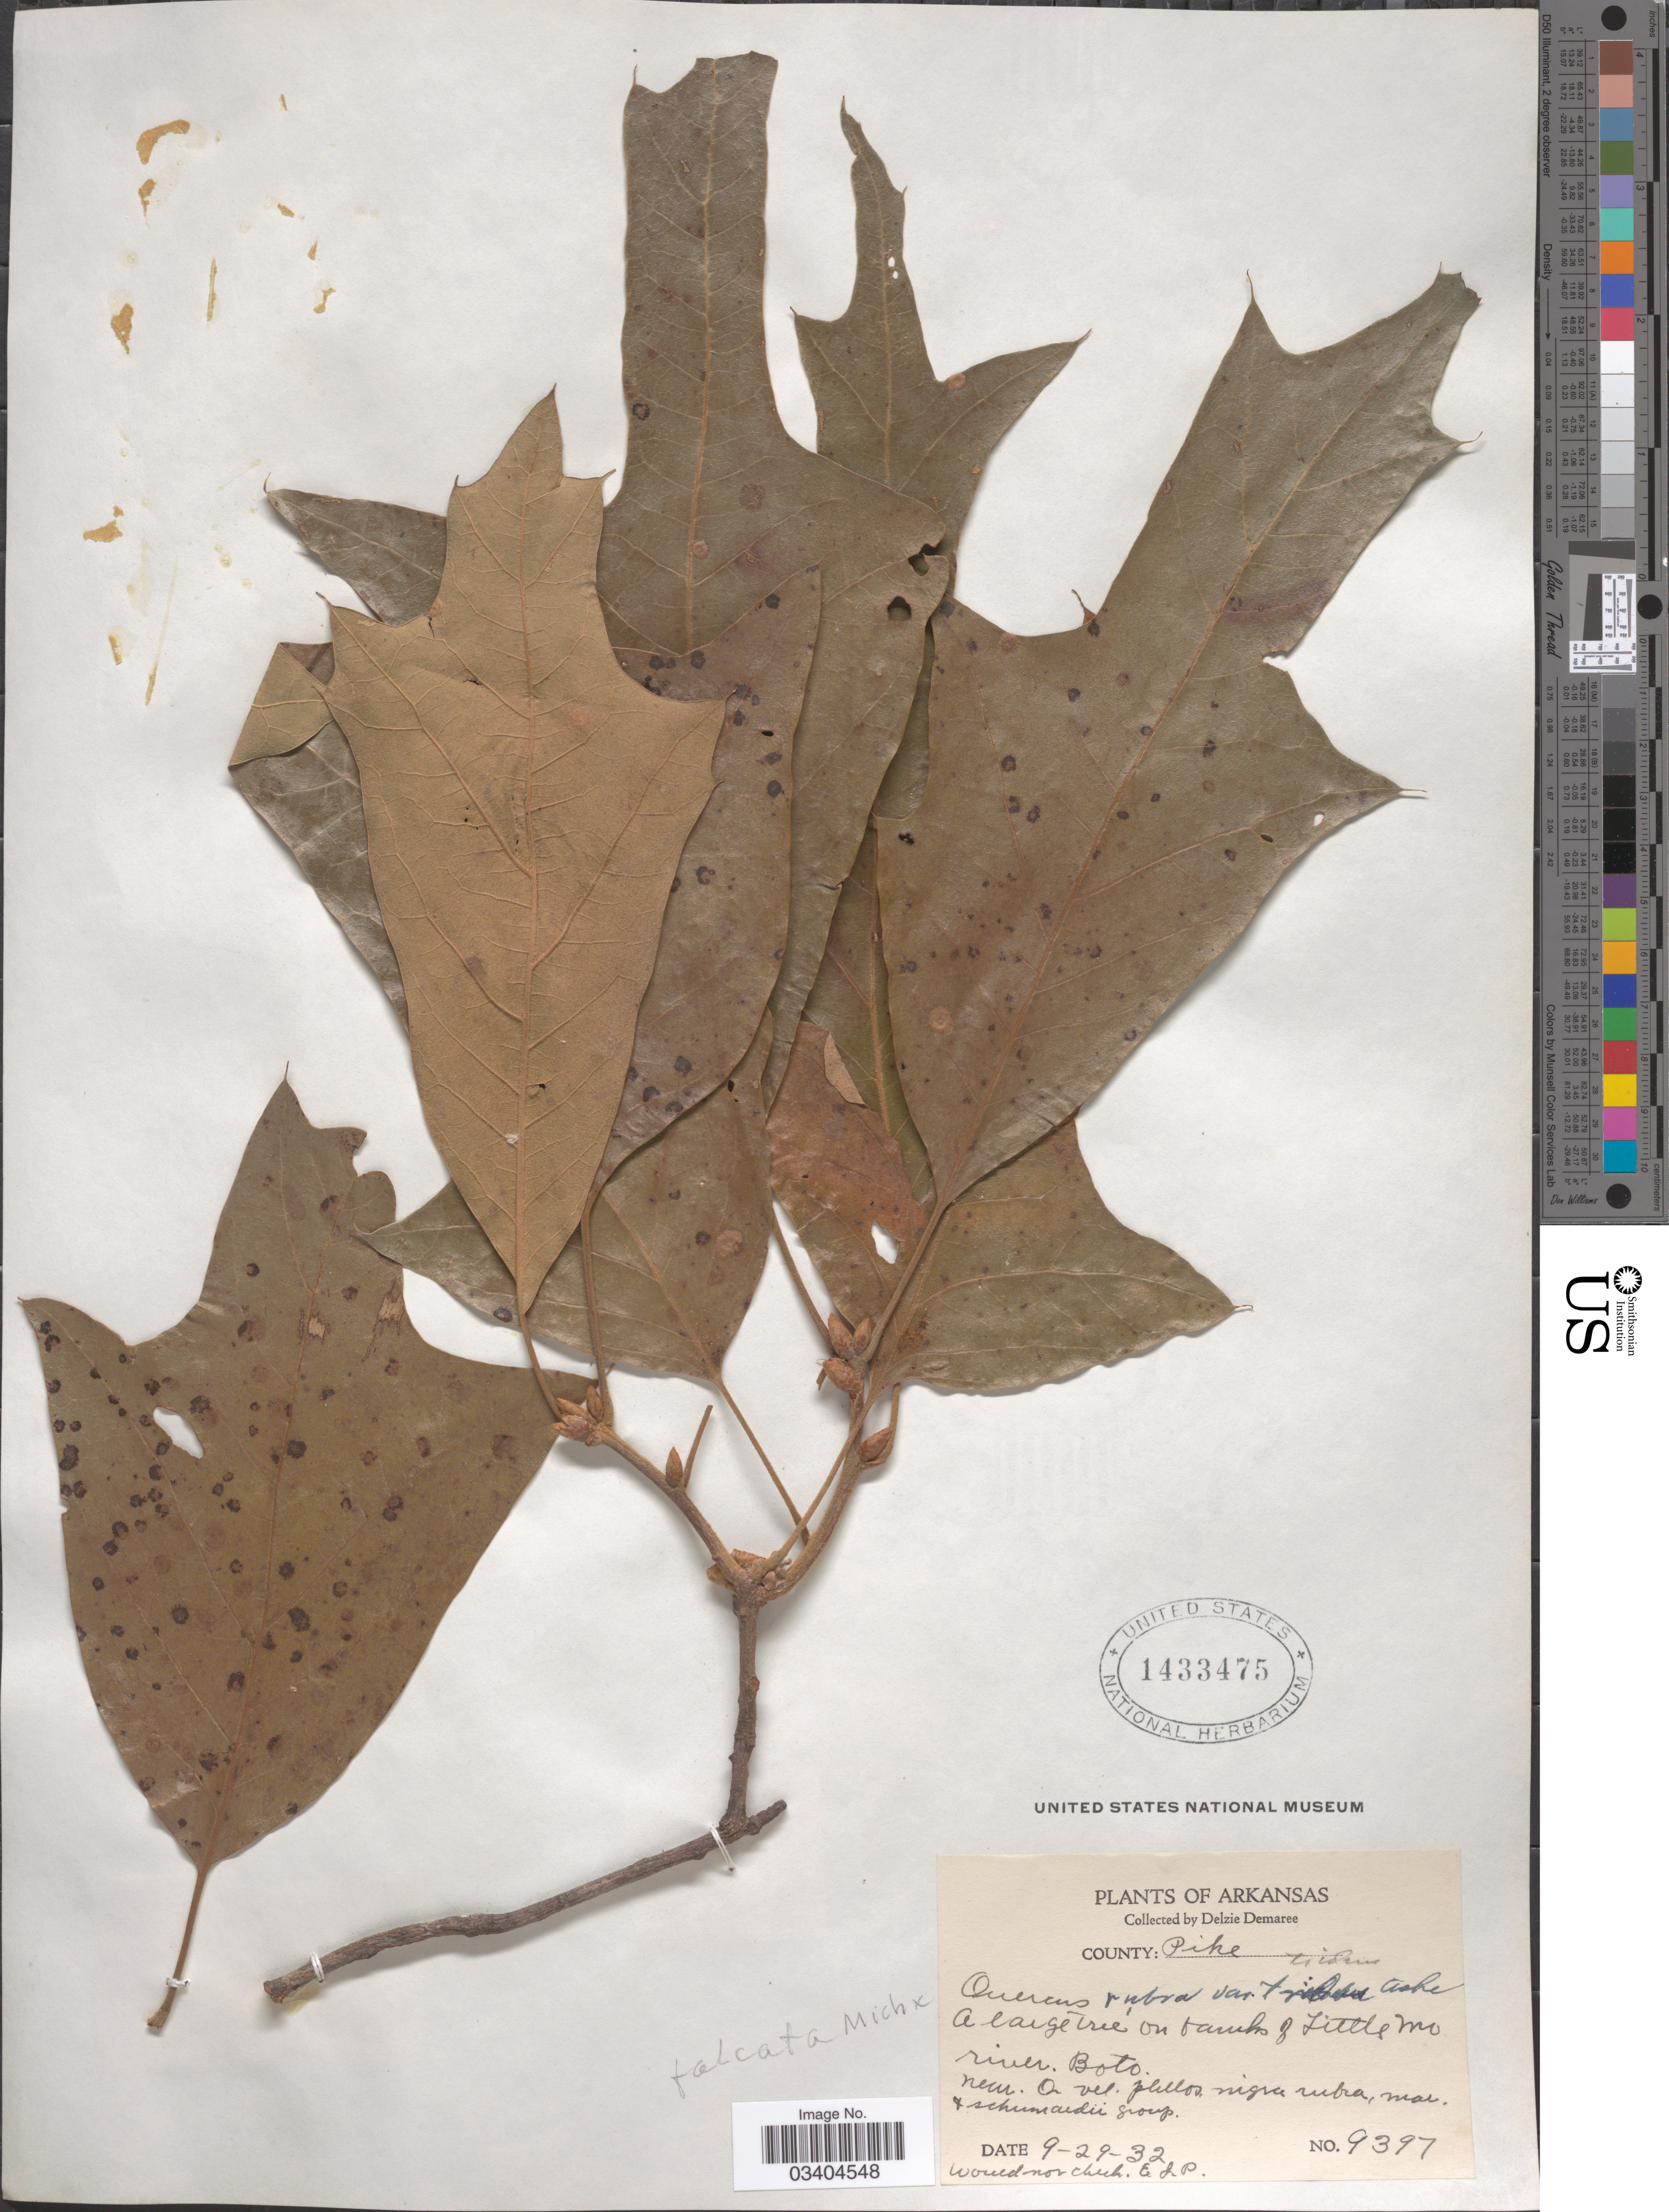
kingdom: Plantae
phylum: Tracheophyta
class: Magnoliopsida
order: Fagales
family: Fagaceae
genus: Quercus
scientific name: Quercus falcata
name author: Michx.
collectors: D. Demaree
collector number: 9397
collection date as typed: Transcribed d/m/y: 29/9/32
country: United States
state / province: Arkansas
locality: County: Pike. A large tree on banks of Little Mo River, Boto.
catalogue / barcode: US 1433475